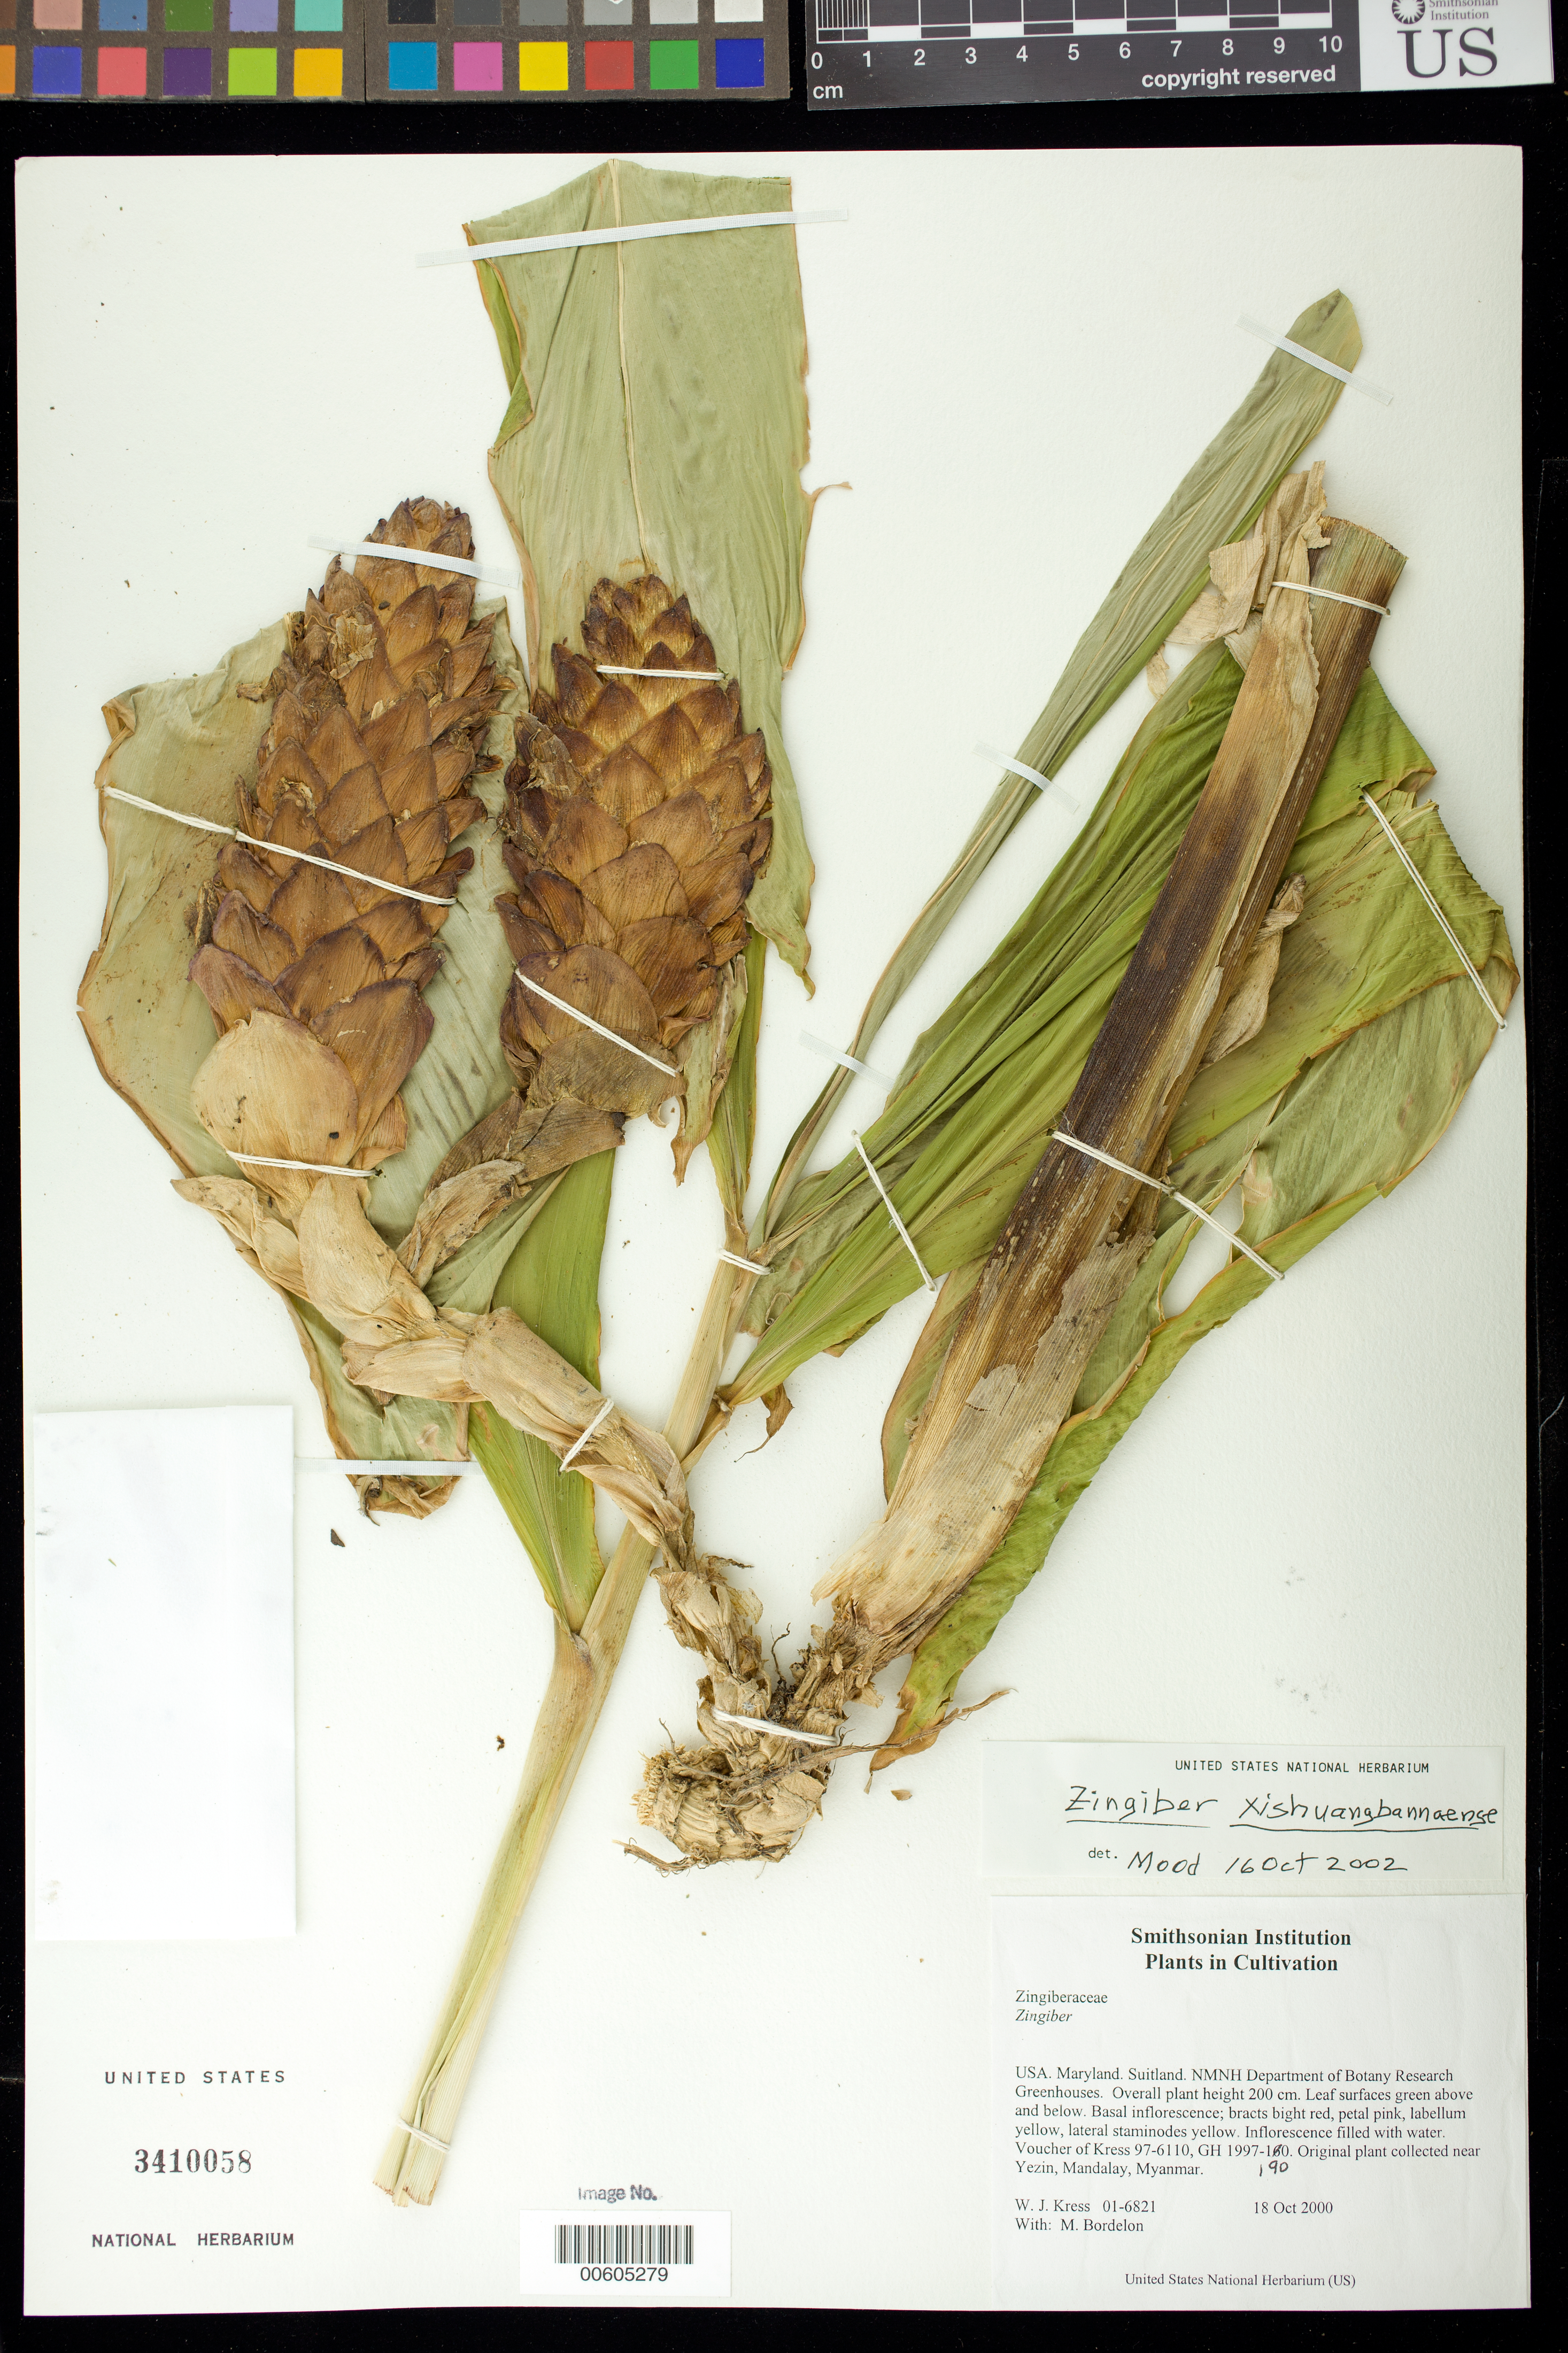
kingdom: Plantae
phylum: Tracheophyta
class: Liliopsida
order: Zingiberales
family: Zingiberaceae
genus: Zingiber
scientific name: Zingiber xishuangbannaense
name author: S.Q. Tong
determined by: Mood, J.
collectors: W. J. Kress & M. Bordelon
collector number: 01-6821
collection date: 2000-10-18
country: United States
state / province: Maryland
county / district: Prince George's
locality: NMNH Botany Research Greenhouses. Suitland (USBRG)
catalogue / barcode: US 3410058